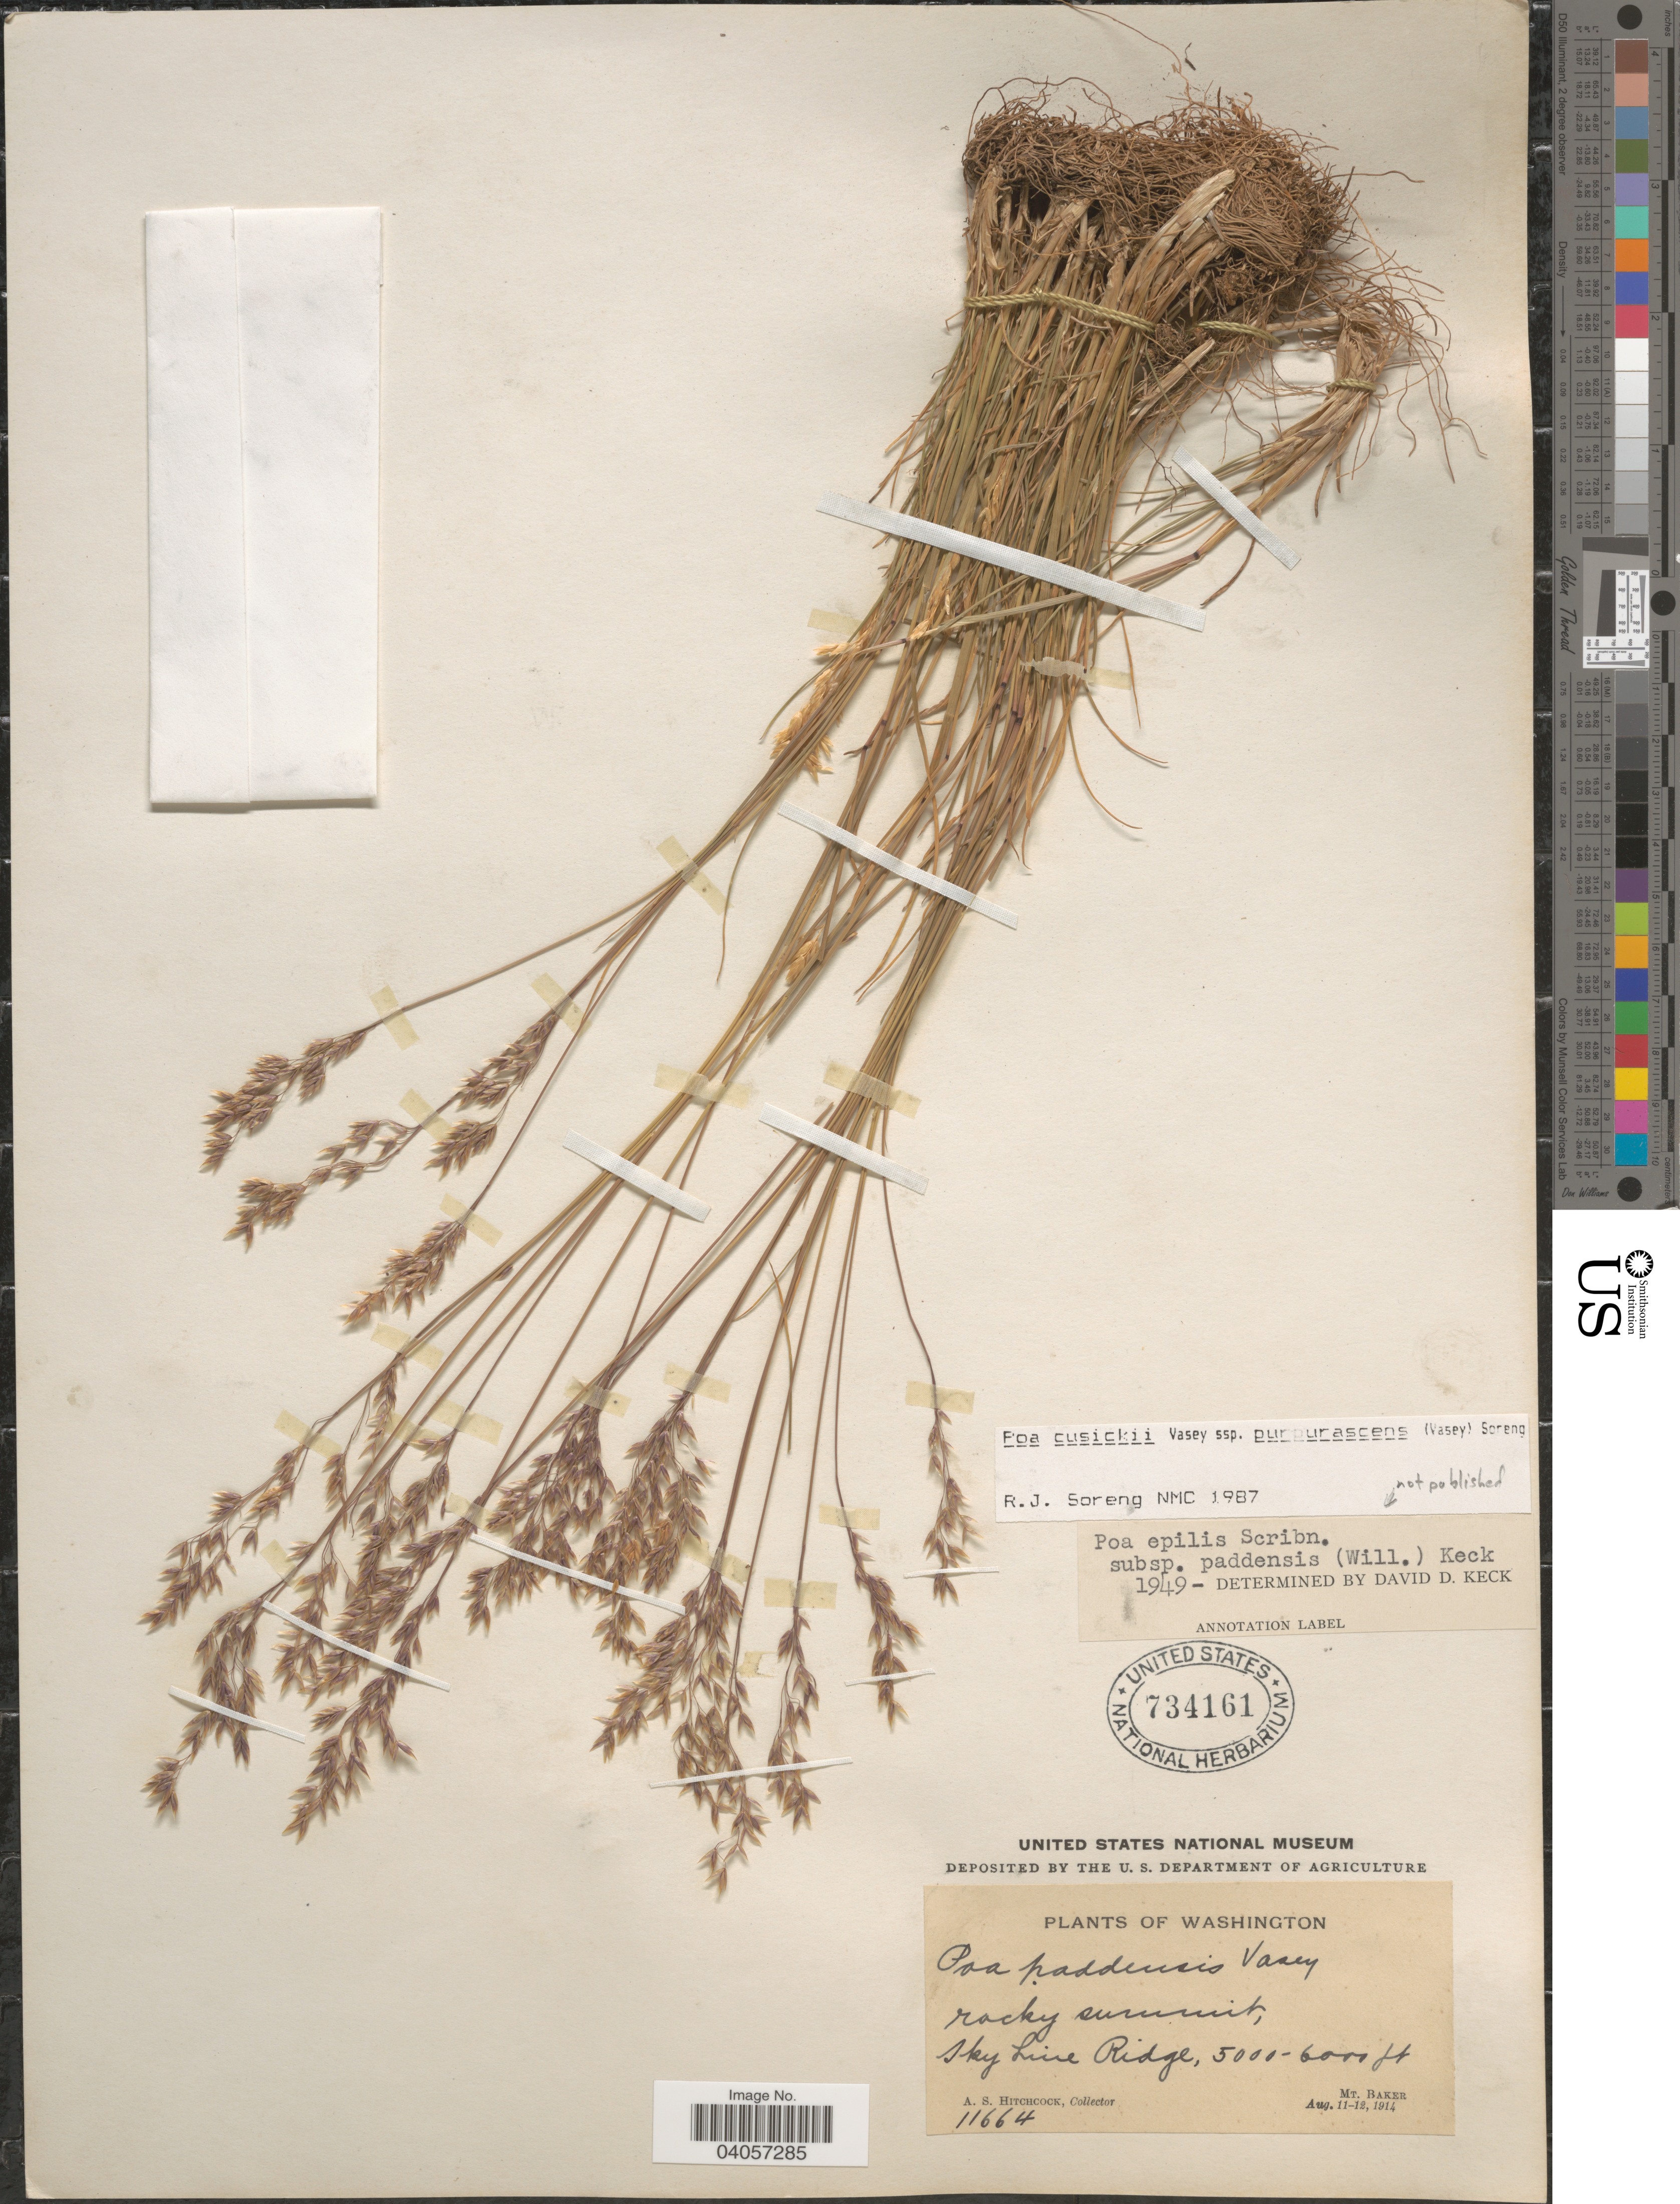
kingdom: Plantae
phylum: Tracheophyta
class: Liliopsida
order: Poales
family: Poaceae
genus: Poa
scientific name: Poa cusickii subsp. purpurascens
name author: (Vasey) Soreng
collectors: A. S. Hitchcock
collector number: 11664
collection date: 1914-08-11/1914-08-12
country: United States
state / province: Washington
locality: Rocky summit, Sky Line Ridge. Mt. Baker.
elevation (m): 1524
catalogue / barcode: US 734161